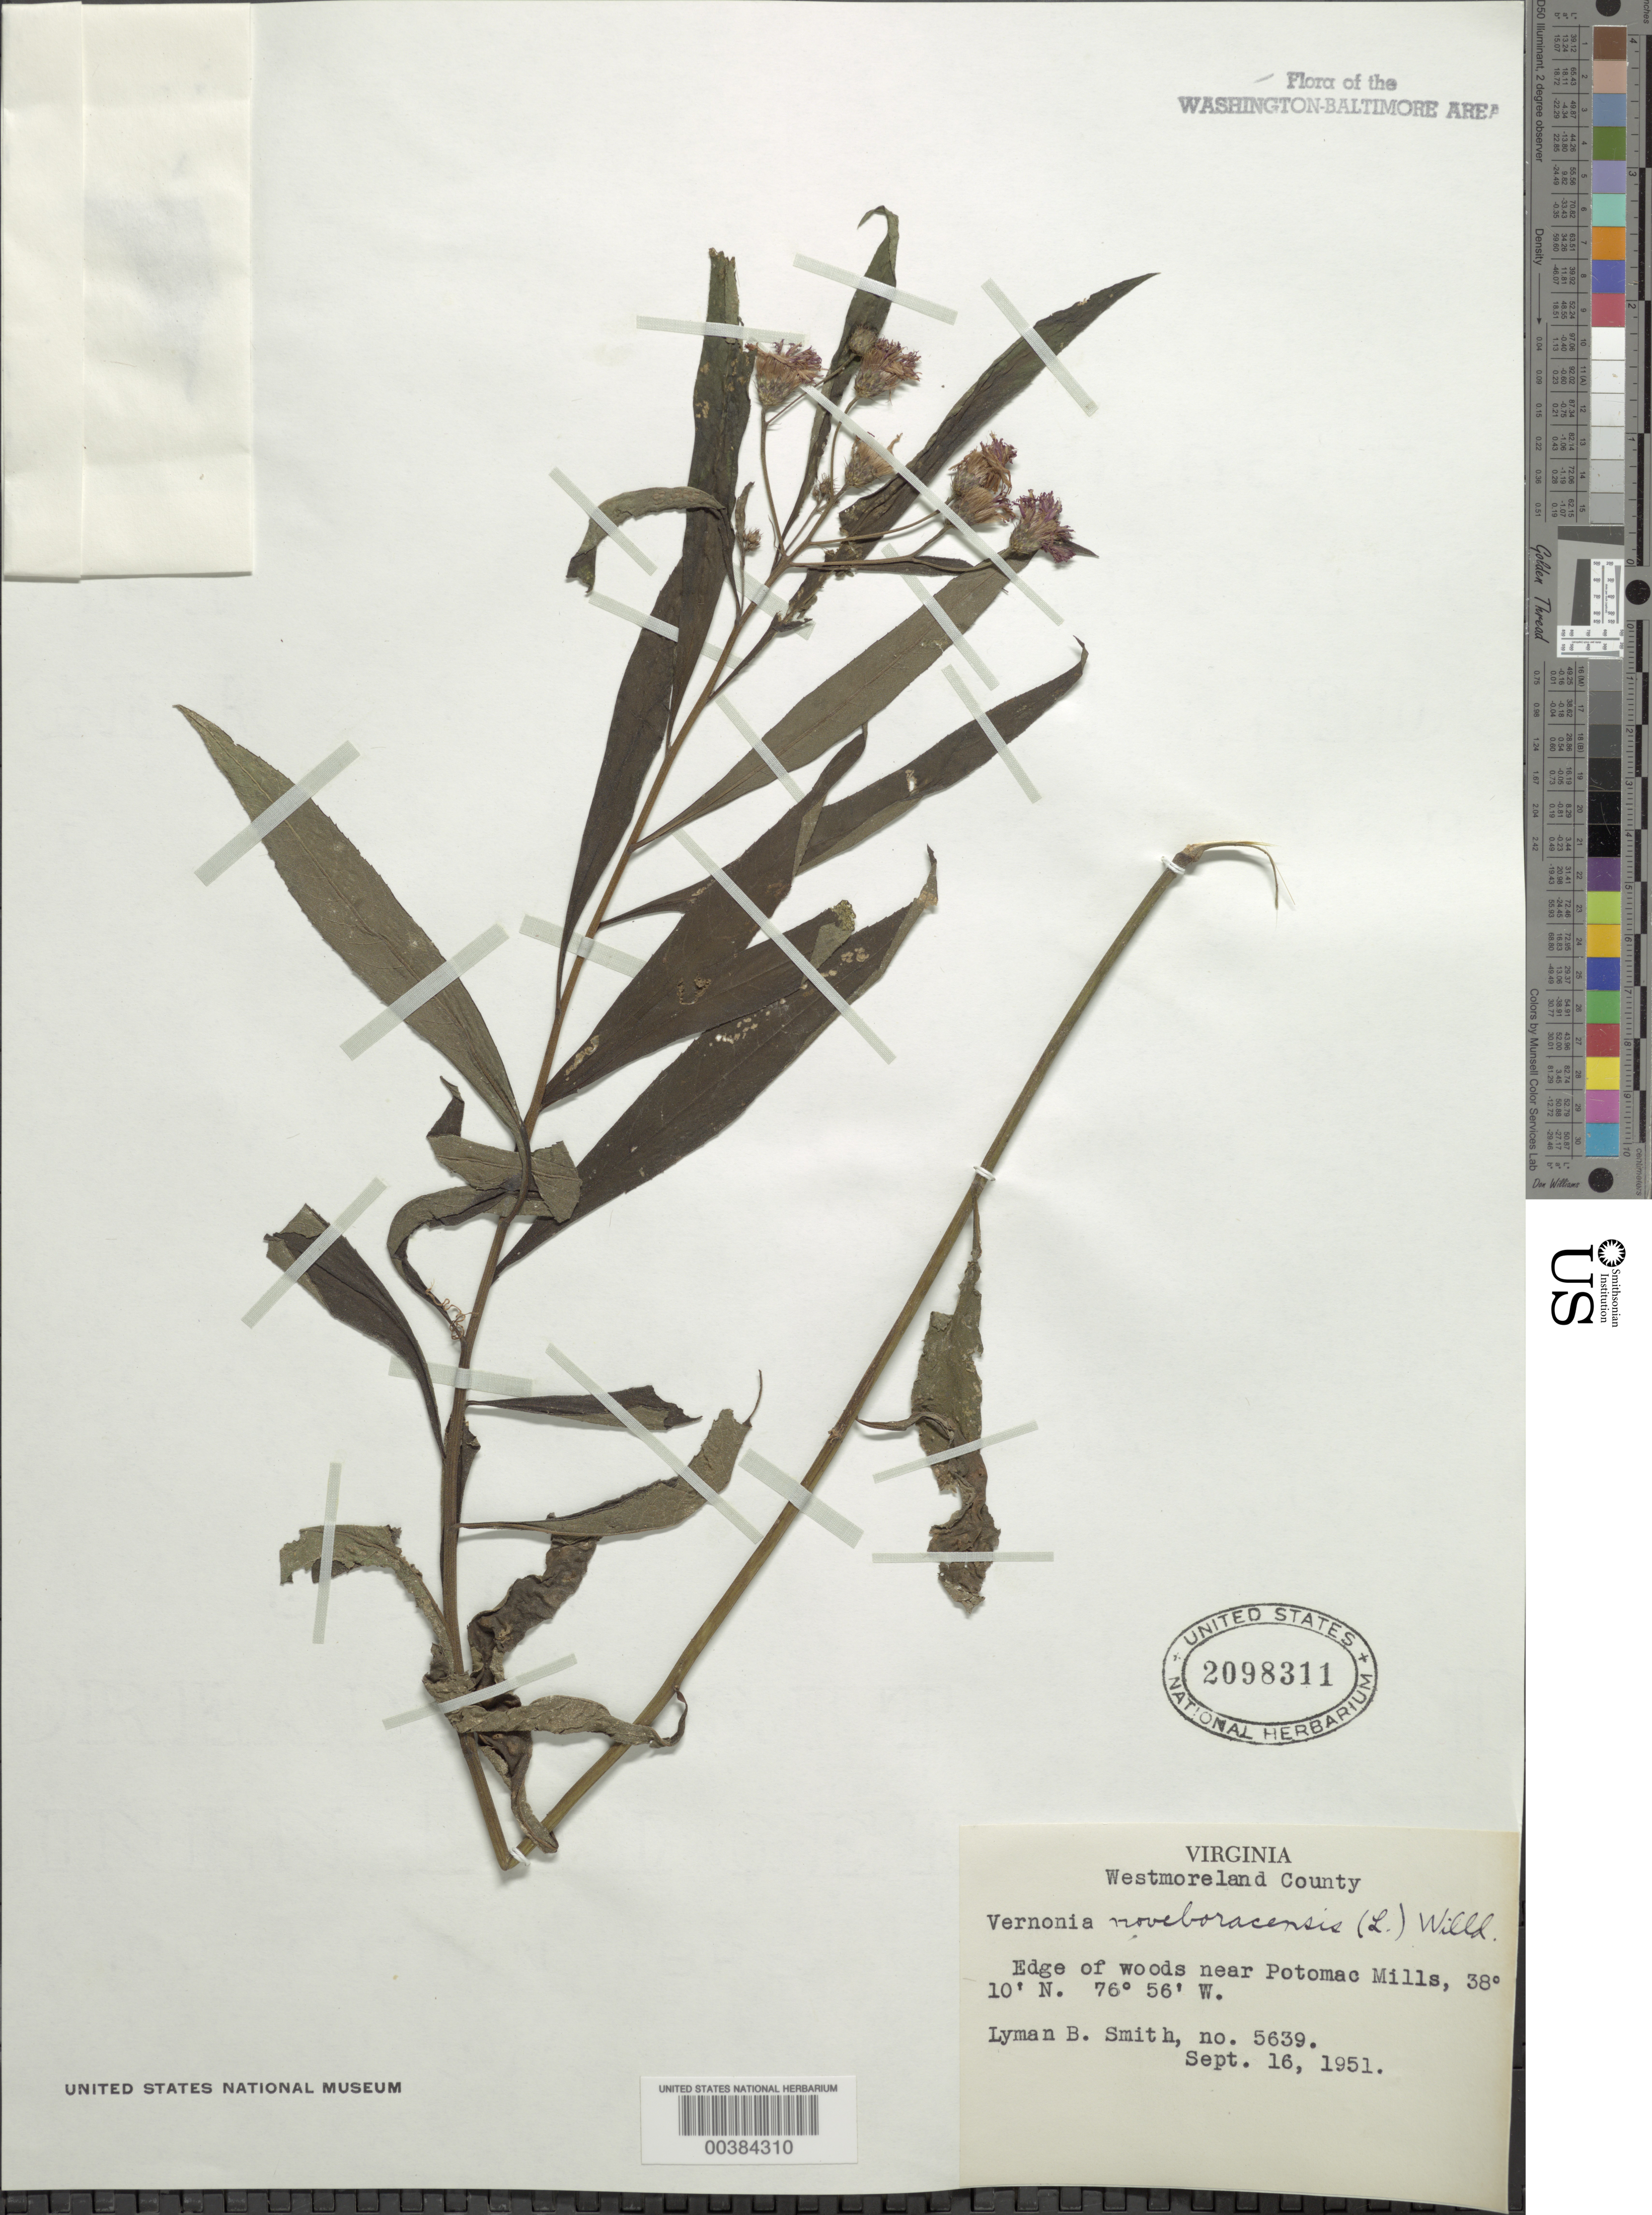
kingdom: Plantae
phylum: Tracheophyta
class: Magnoliopsida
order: Asterales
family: Asteraceae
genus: Vernonia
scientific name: Vernonia noveboracensis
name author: (L.) Michx.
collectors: H. A. Allard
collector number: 5639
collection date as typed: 16 Sep 1951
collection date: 1951-09-16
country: United States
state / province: Virginia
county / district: Westmoreland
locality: Near Potomac Mills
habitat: Edge of woods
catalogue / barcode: US 2098311